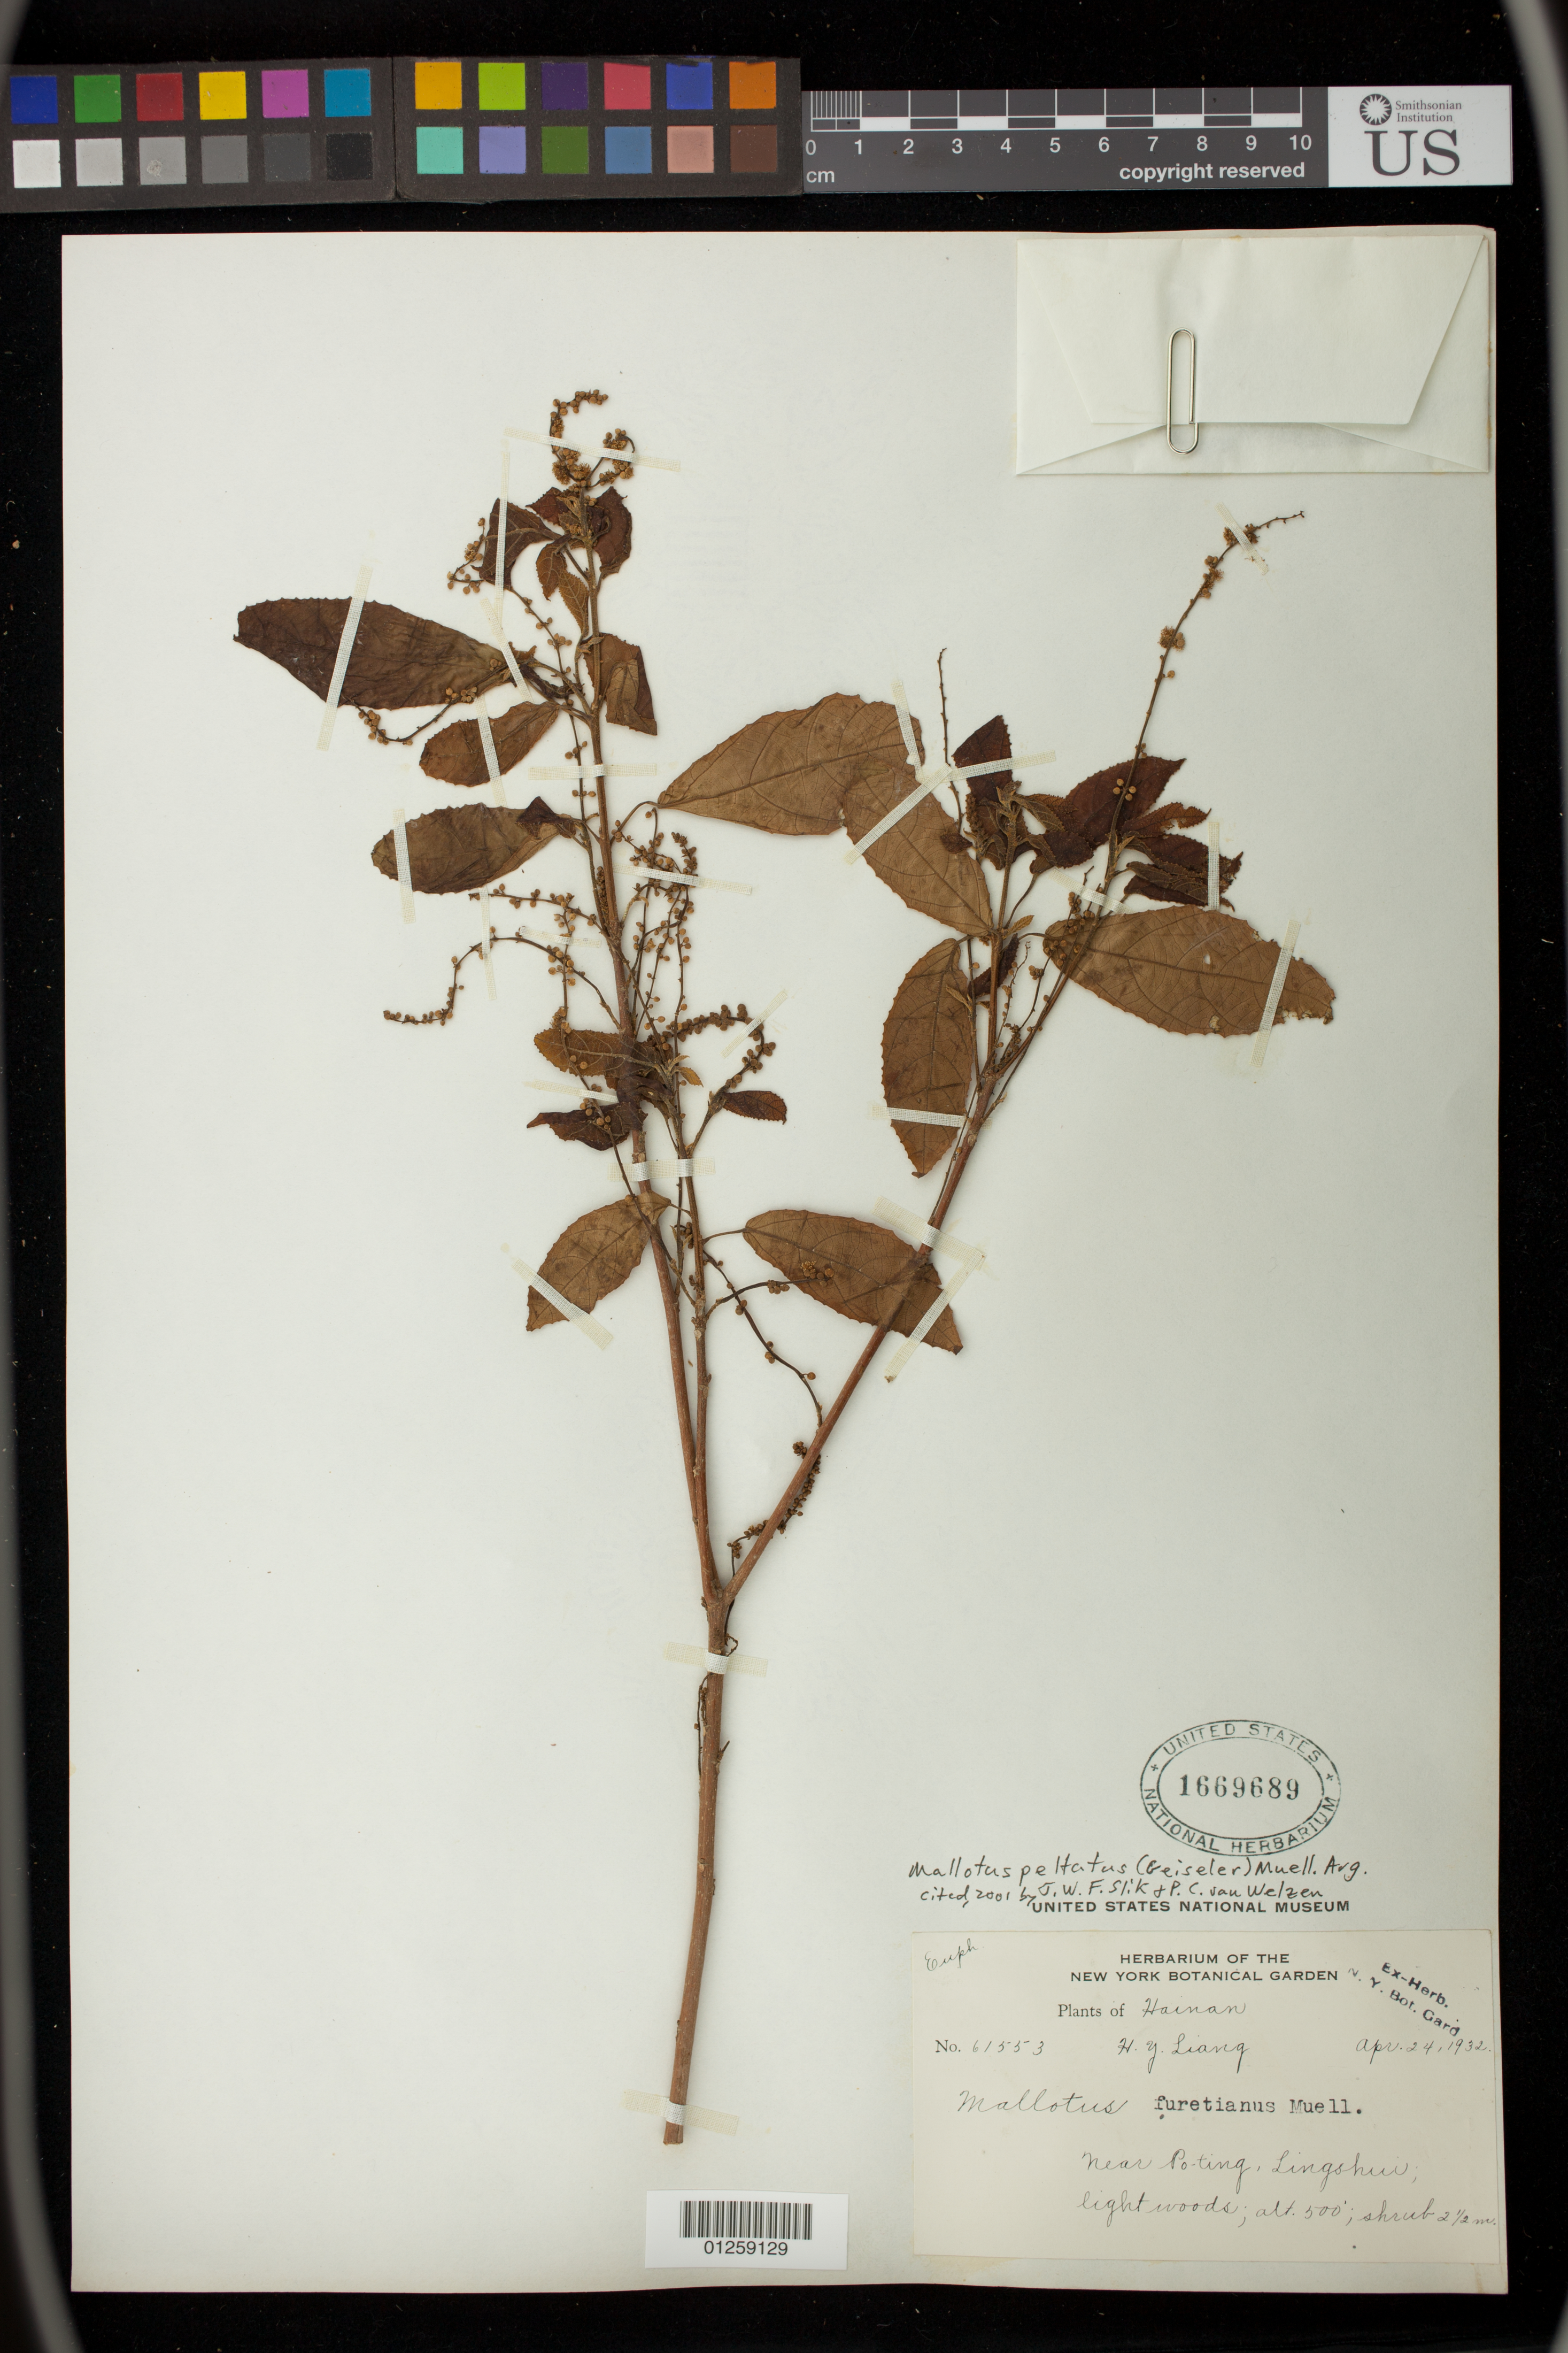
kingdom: Plantae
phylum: Tracheophyta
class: Magnoliopsida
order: Malpighiales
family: Euphorbiaceae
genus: Mallotus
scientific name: Mallotus peltatus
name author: (Geiseler) Müll. Arg.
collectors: H. Y. Liang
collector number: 61553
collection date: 1932-04-24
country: China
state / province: Hainan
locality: Near Po-ting, Lingshui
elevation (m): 152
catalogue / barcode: US 1669689